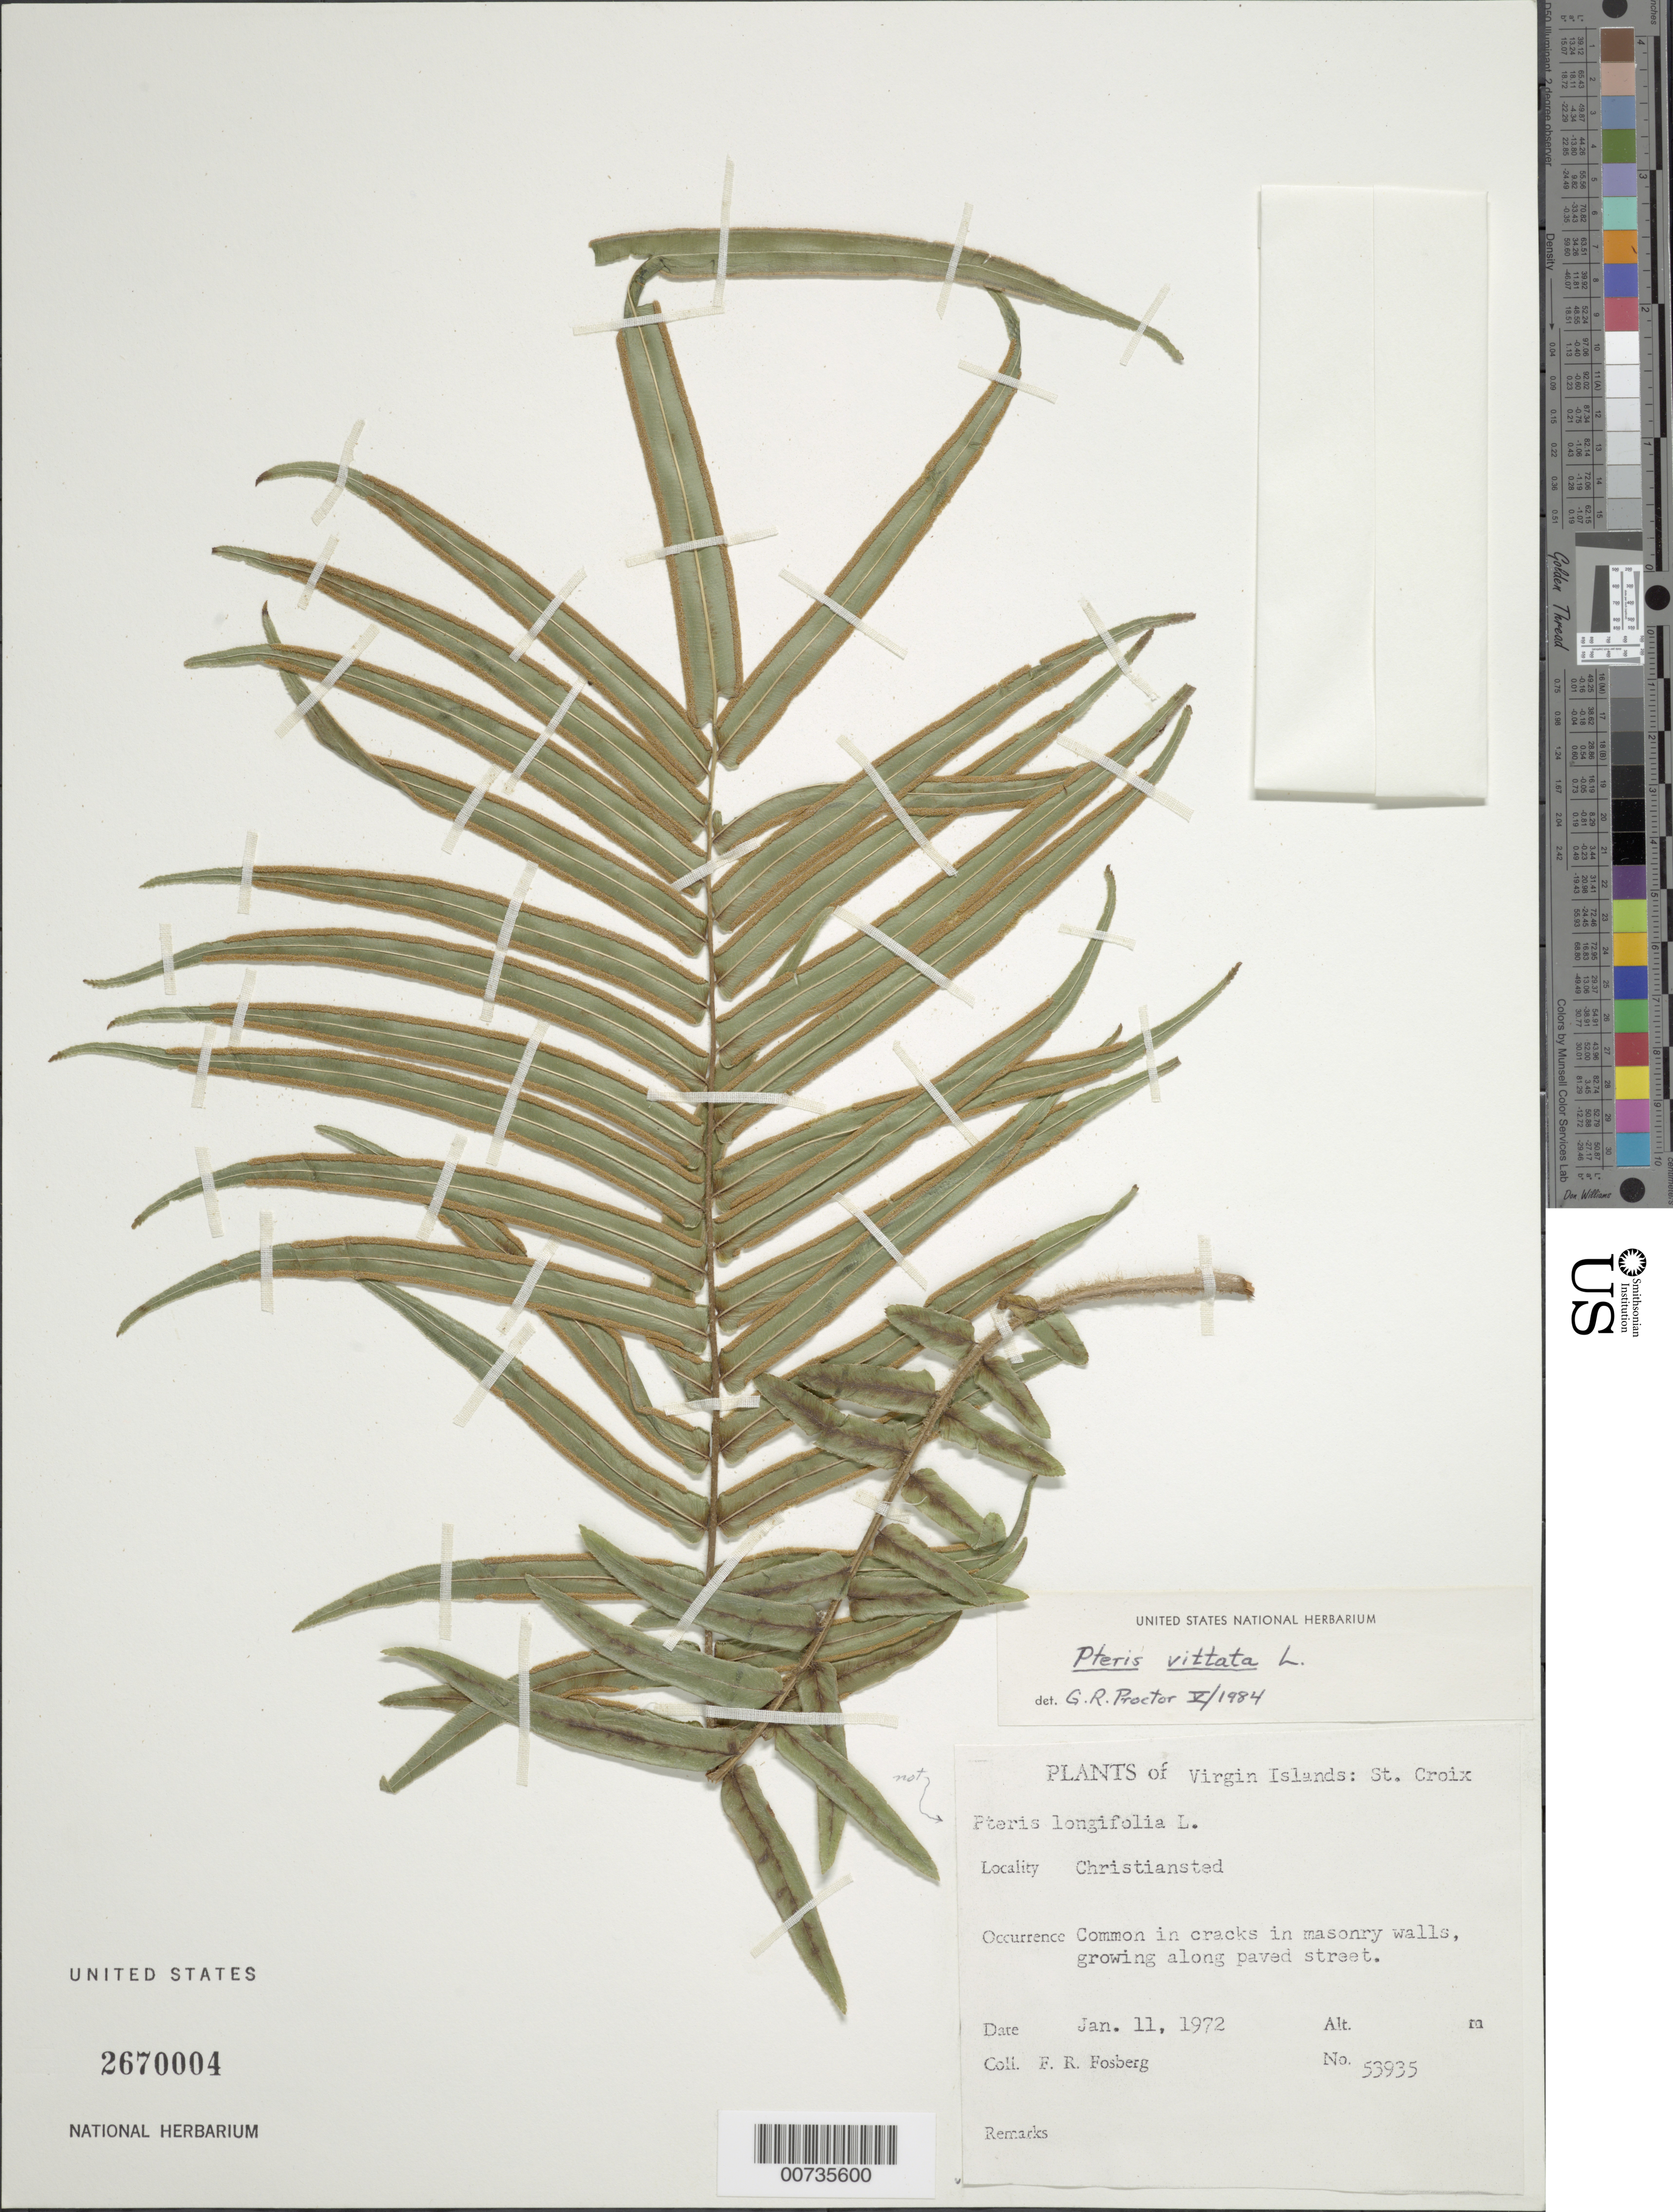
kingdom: Plantae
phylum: Tracheophyta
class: Polypodiopsida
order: Polypodiales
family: Pteridaceae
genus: Pteris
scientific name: Pteris vittata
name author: L.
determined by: Proctor, G. R.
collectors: F. R. Fosberg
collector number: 53935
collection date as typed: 11 Jan 1972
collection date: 1972-01-11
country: U.S. Virgin Islands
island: St. Croix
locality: St. Croix, Christiansted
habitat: In cracks in masonry walls, growing along paved street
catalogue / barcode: US 2670004